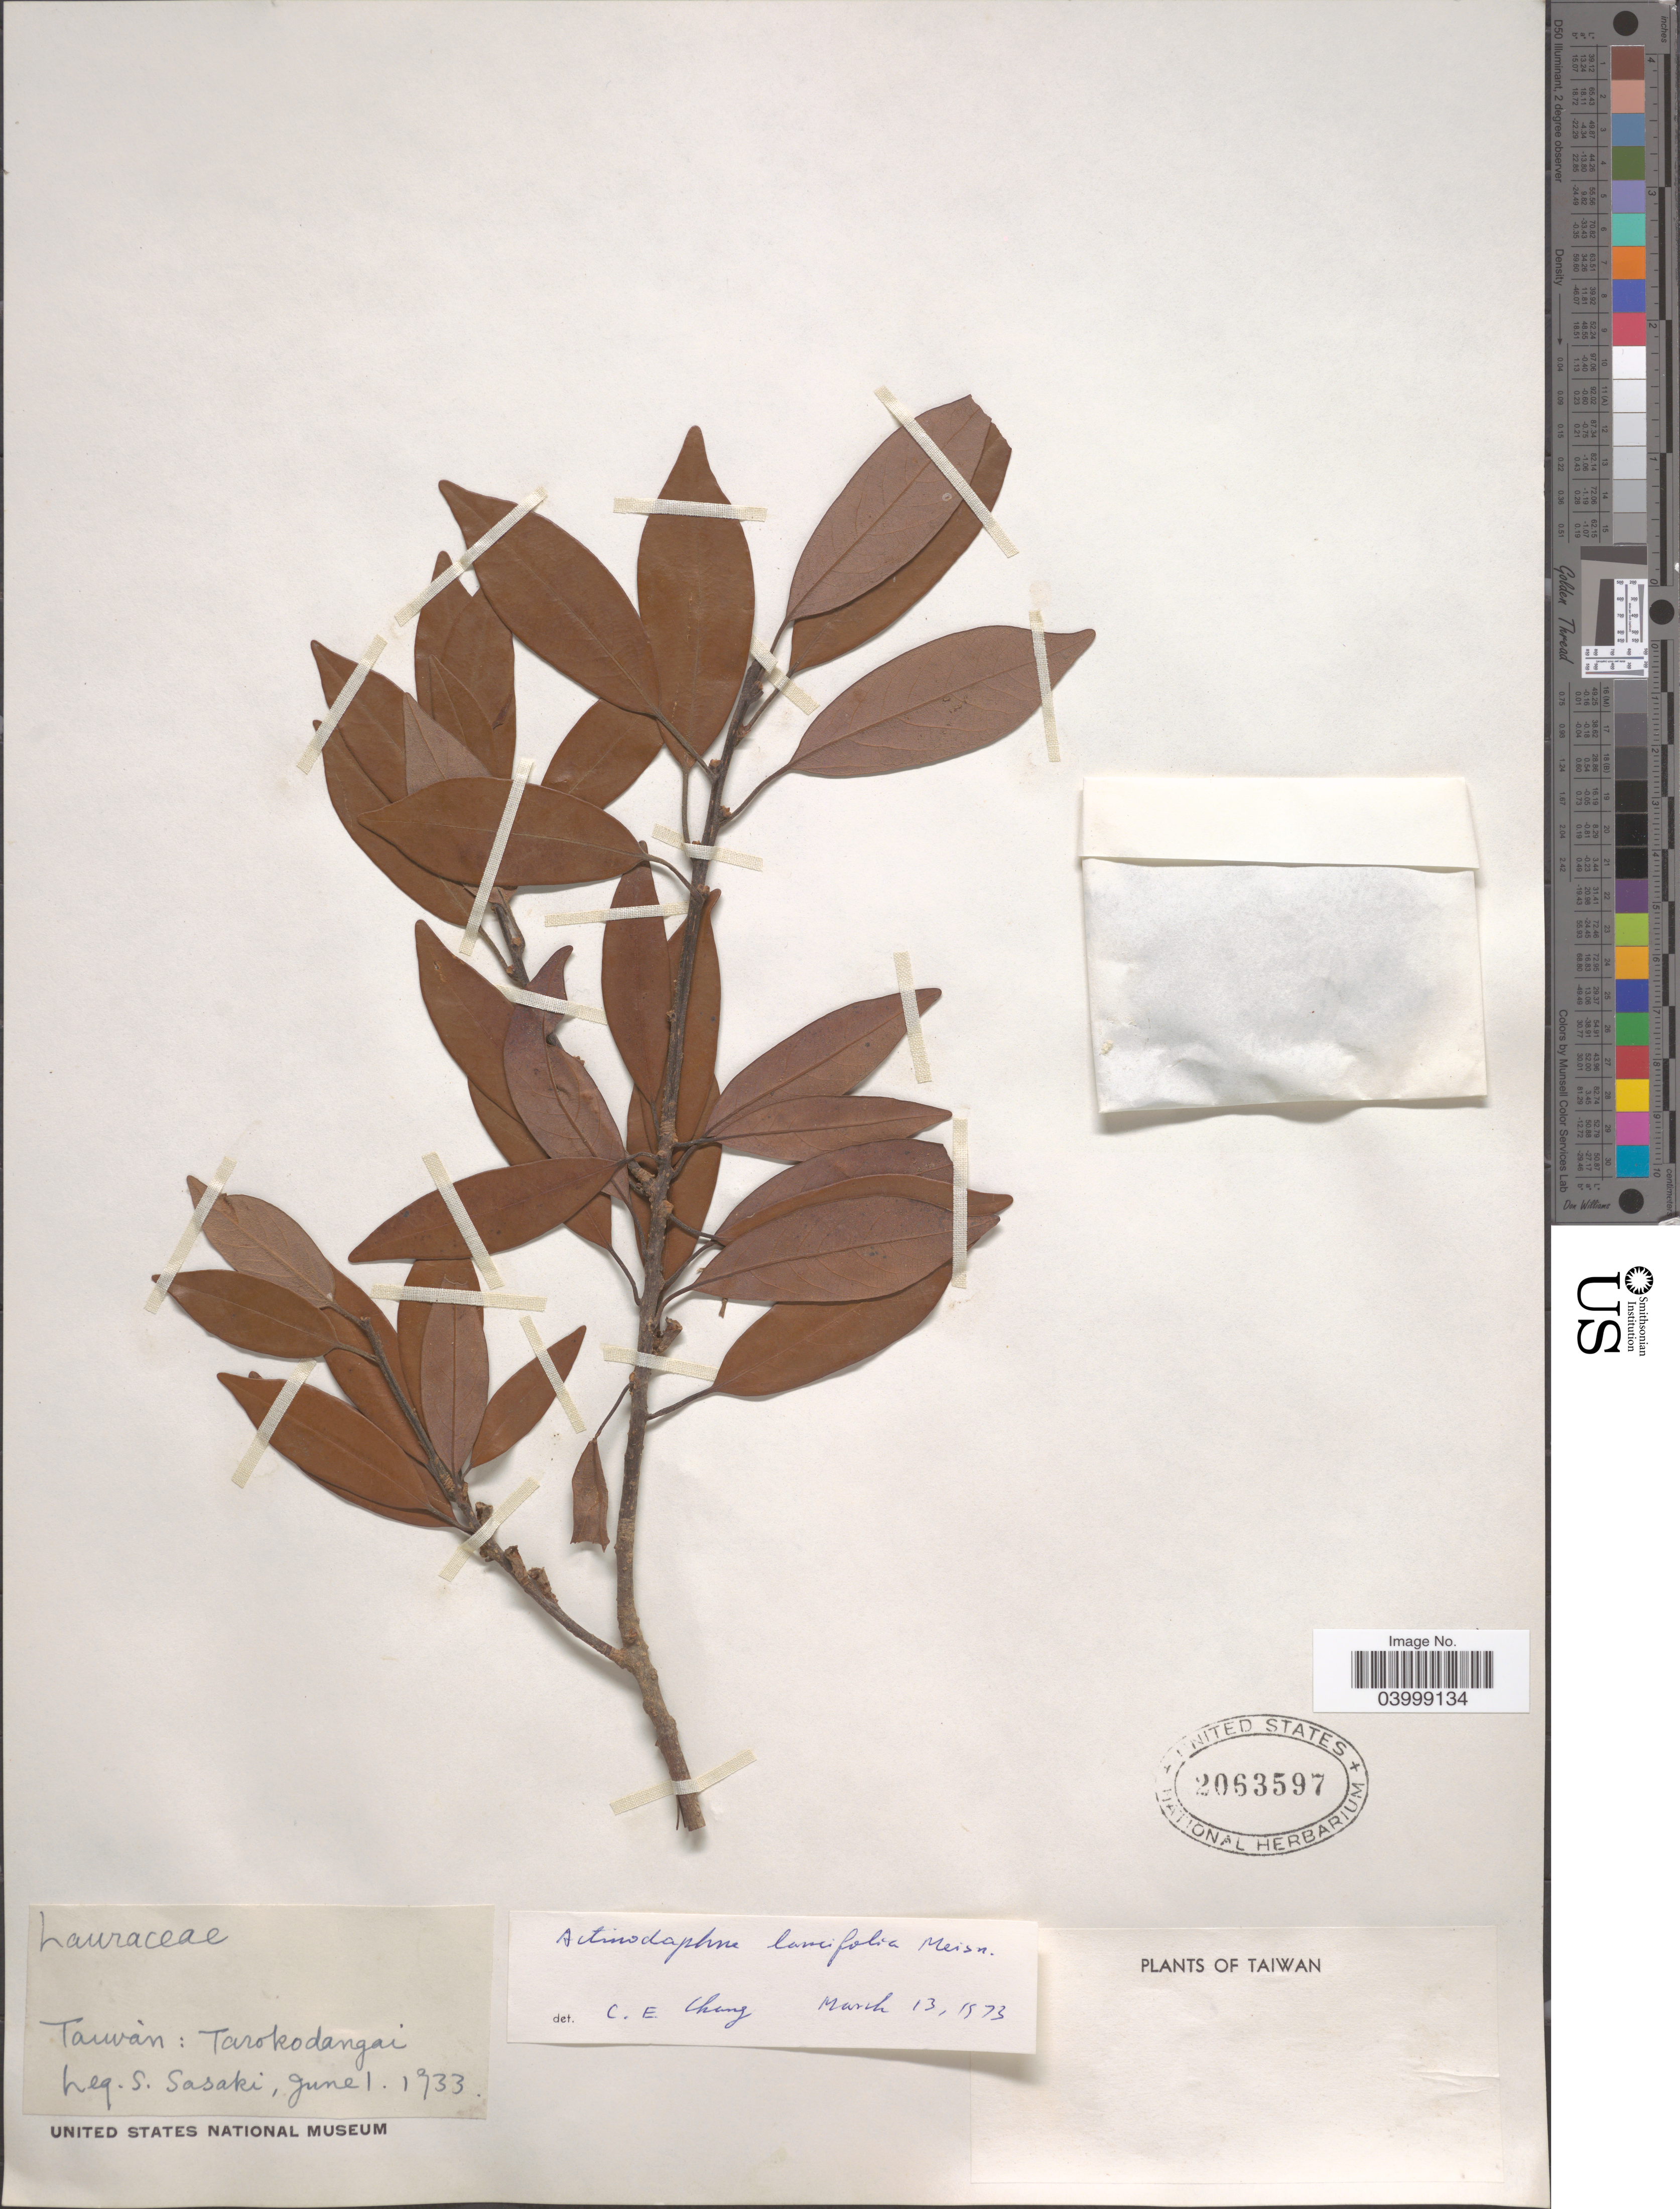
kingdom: Plantae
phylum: Tracheophyta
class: Magnoliopsida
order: Laurales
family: Lauraceae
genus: Actinodaphne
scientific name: Actinodaphne hypoleucophylla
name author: Hayata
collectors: S. Sasaki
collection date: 1933-06-01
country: Taiwan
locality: Tarokodangai.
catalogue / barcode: US 2063597